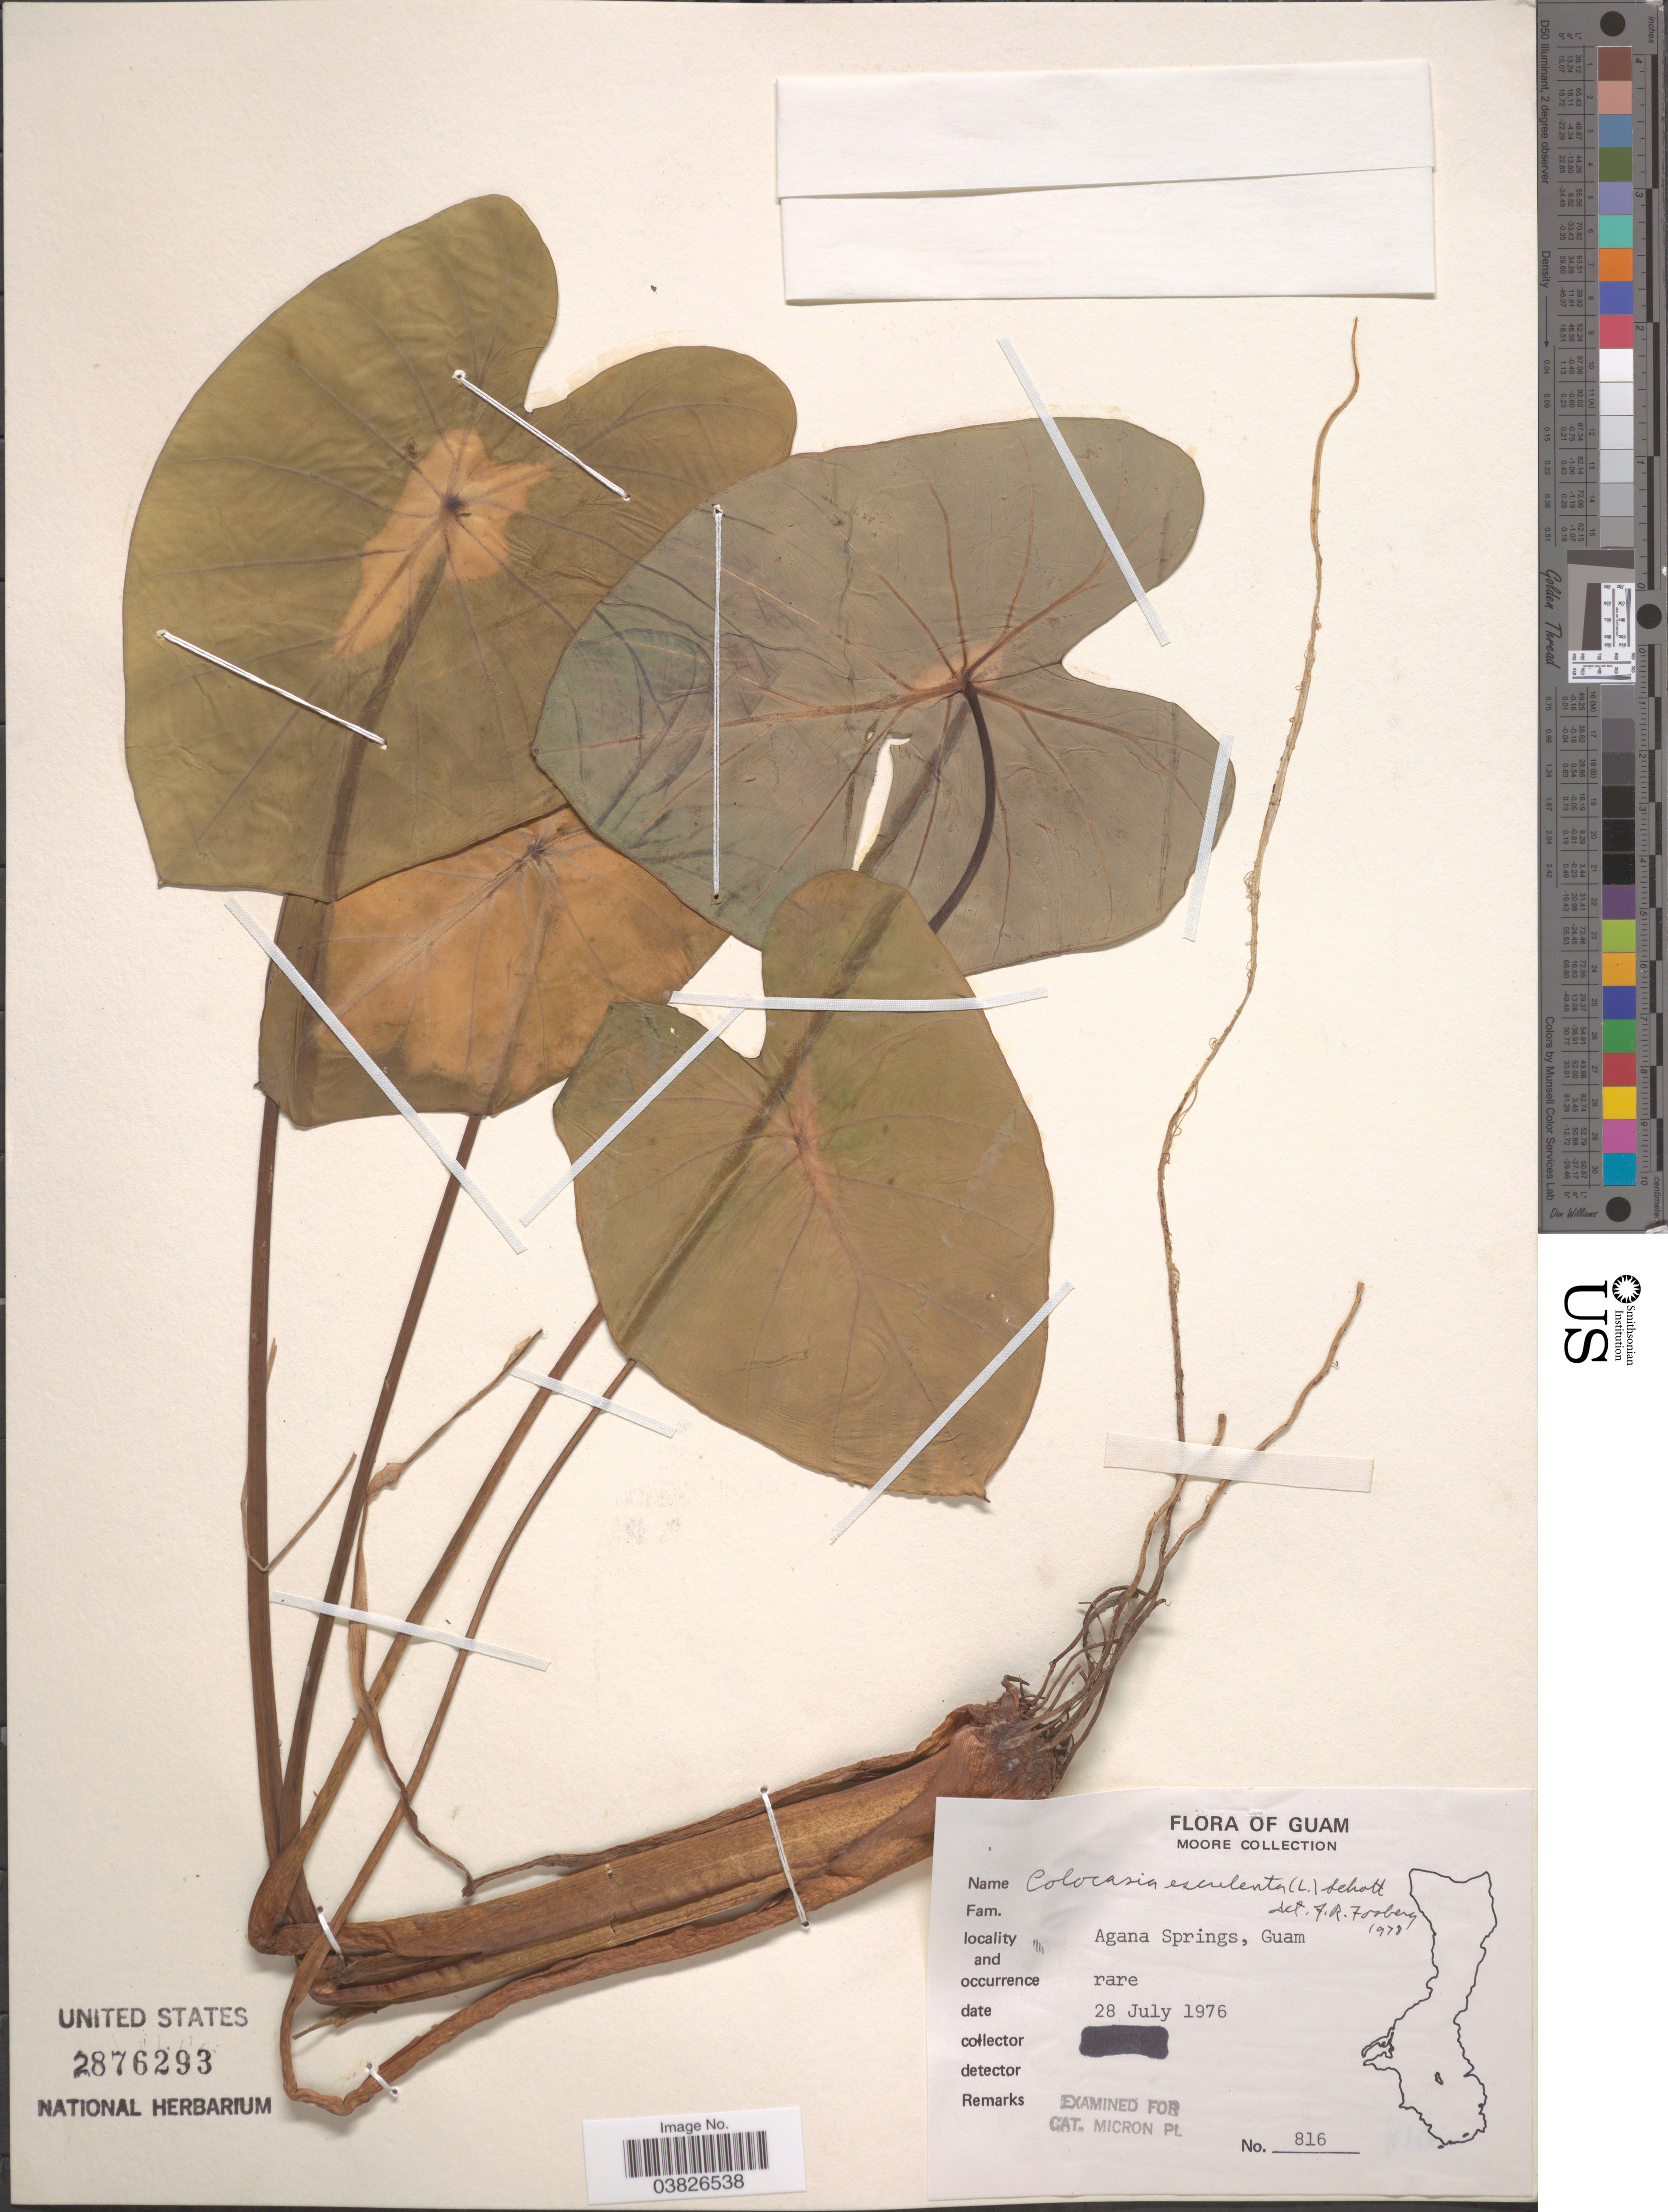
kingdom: Plantae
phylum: Tracheophyta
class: Liliopsida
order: Alismatales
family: Araceae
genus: Colocasia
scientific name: Colocasia esculenta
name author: (L.) Schott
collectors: -. Moore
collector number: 816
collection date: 1976-07-28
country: Guam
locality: Agana Springs.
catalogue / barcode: US 2876293